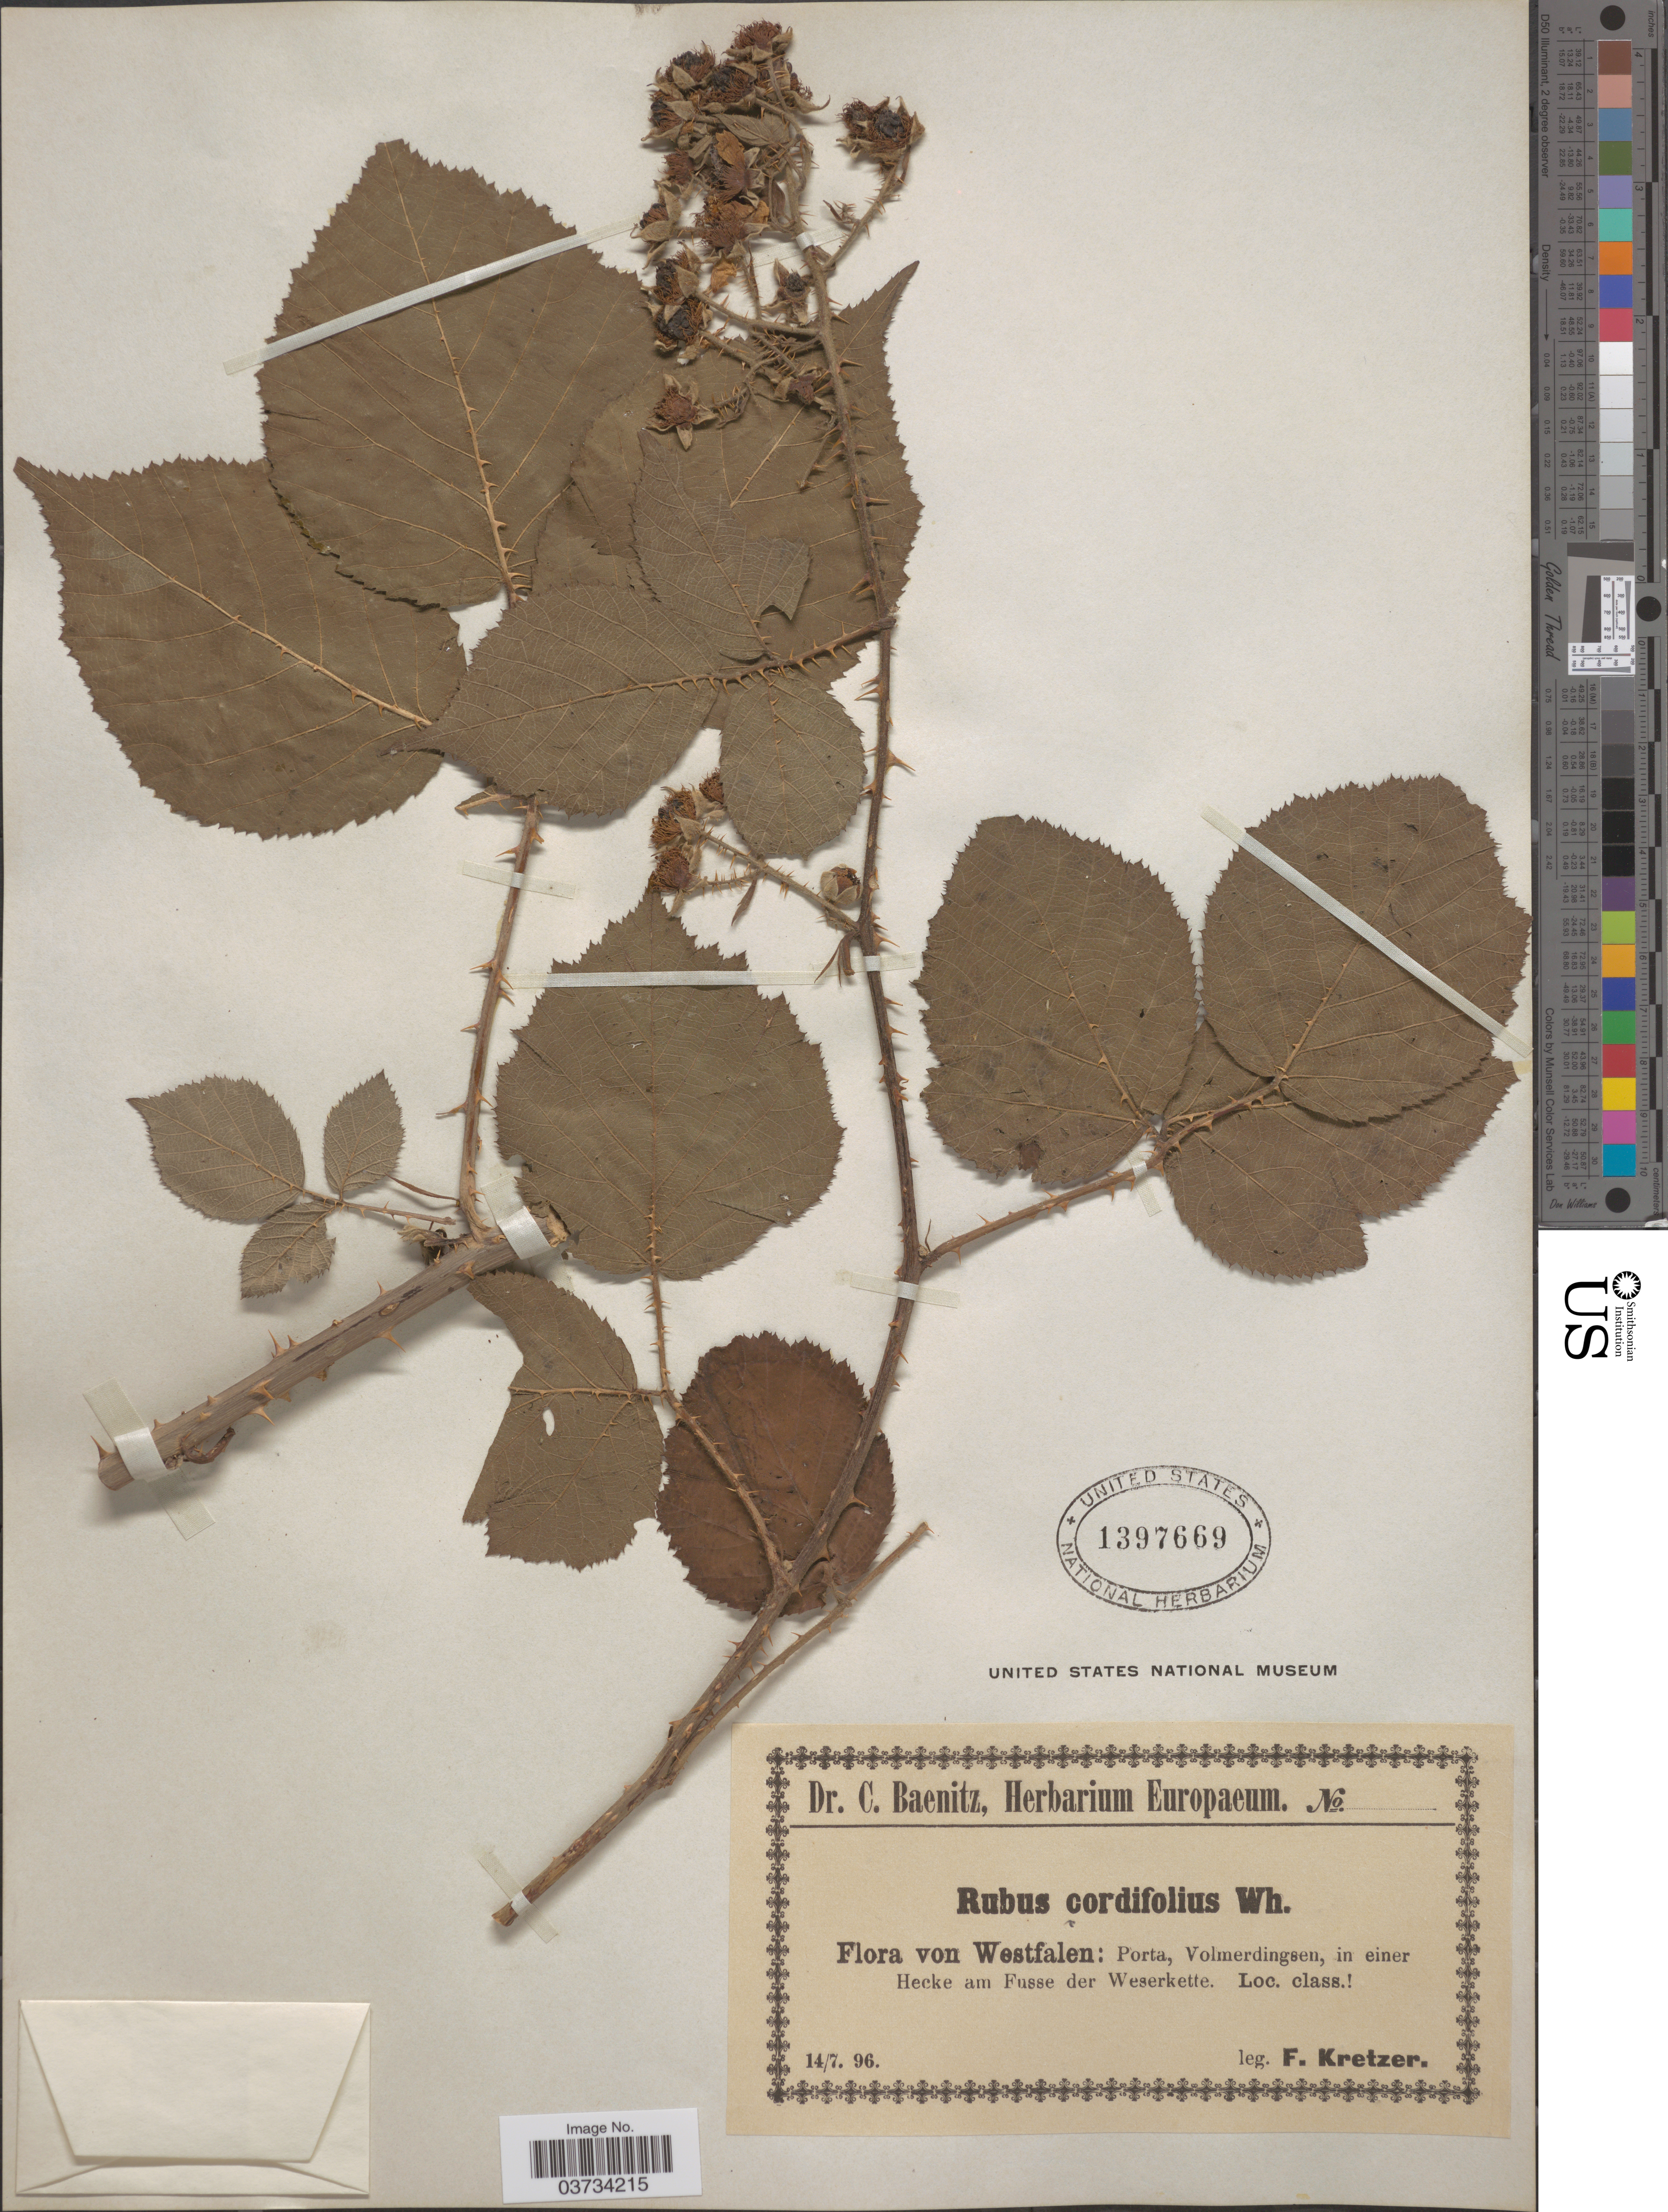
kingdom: Plantae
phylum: Tracheophyta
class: Magnoliopsida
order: Rosales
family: Rosaceae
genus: Rubus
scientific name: Rubus cordifolius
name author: Weihe & Nees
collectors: F. Kretzer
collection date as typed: Transcribed d/m/y: 14/7/96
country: Germany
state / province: Nordrhein-Westfalen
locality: Westfalen: Porta, Volmerdingsen, in einer Hecke am Fusse der Weserkette. Loc. class. [illegible text] [unsure placement].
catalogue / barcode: US 1397669